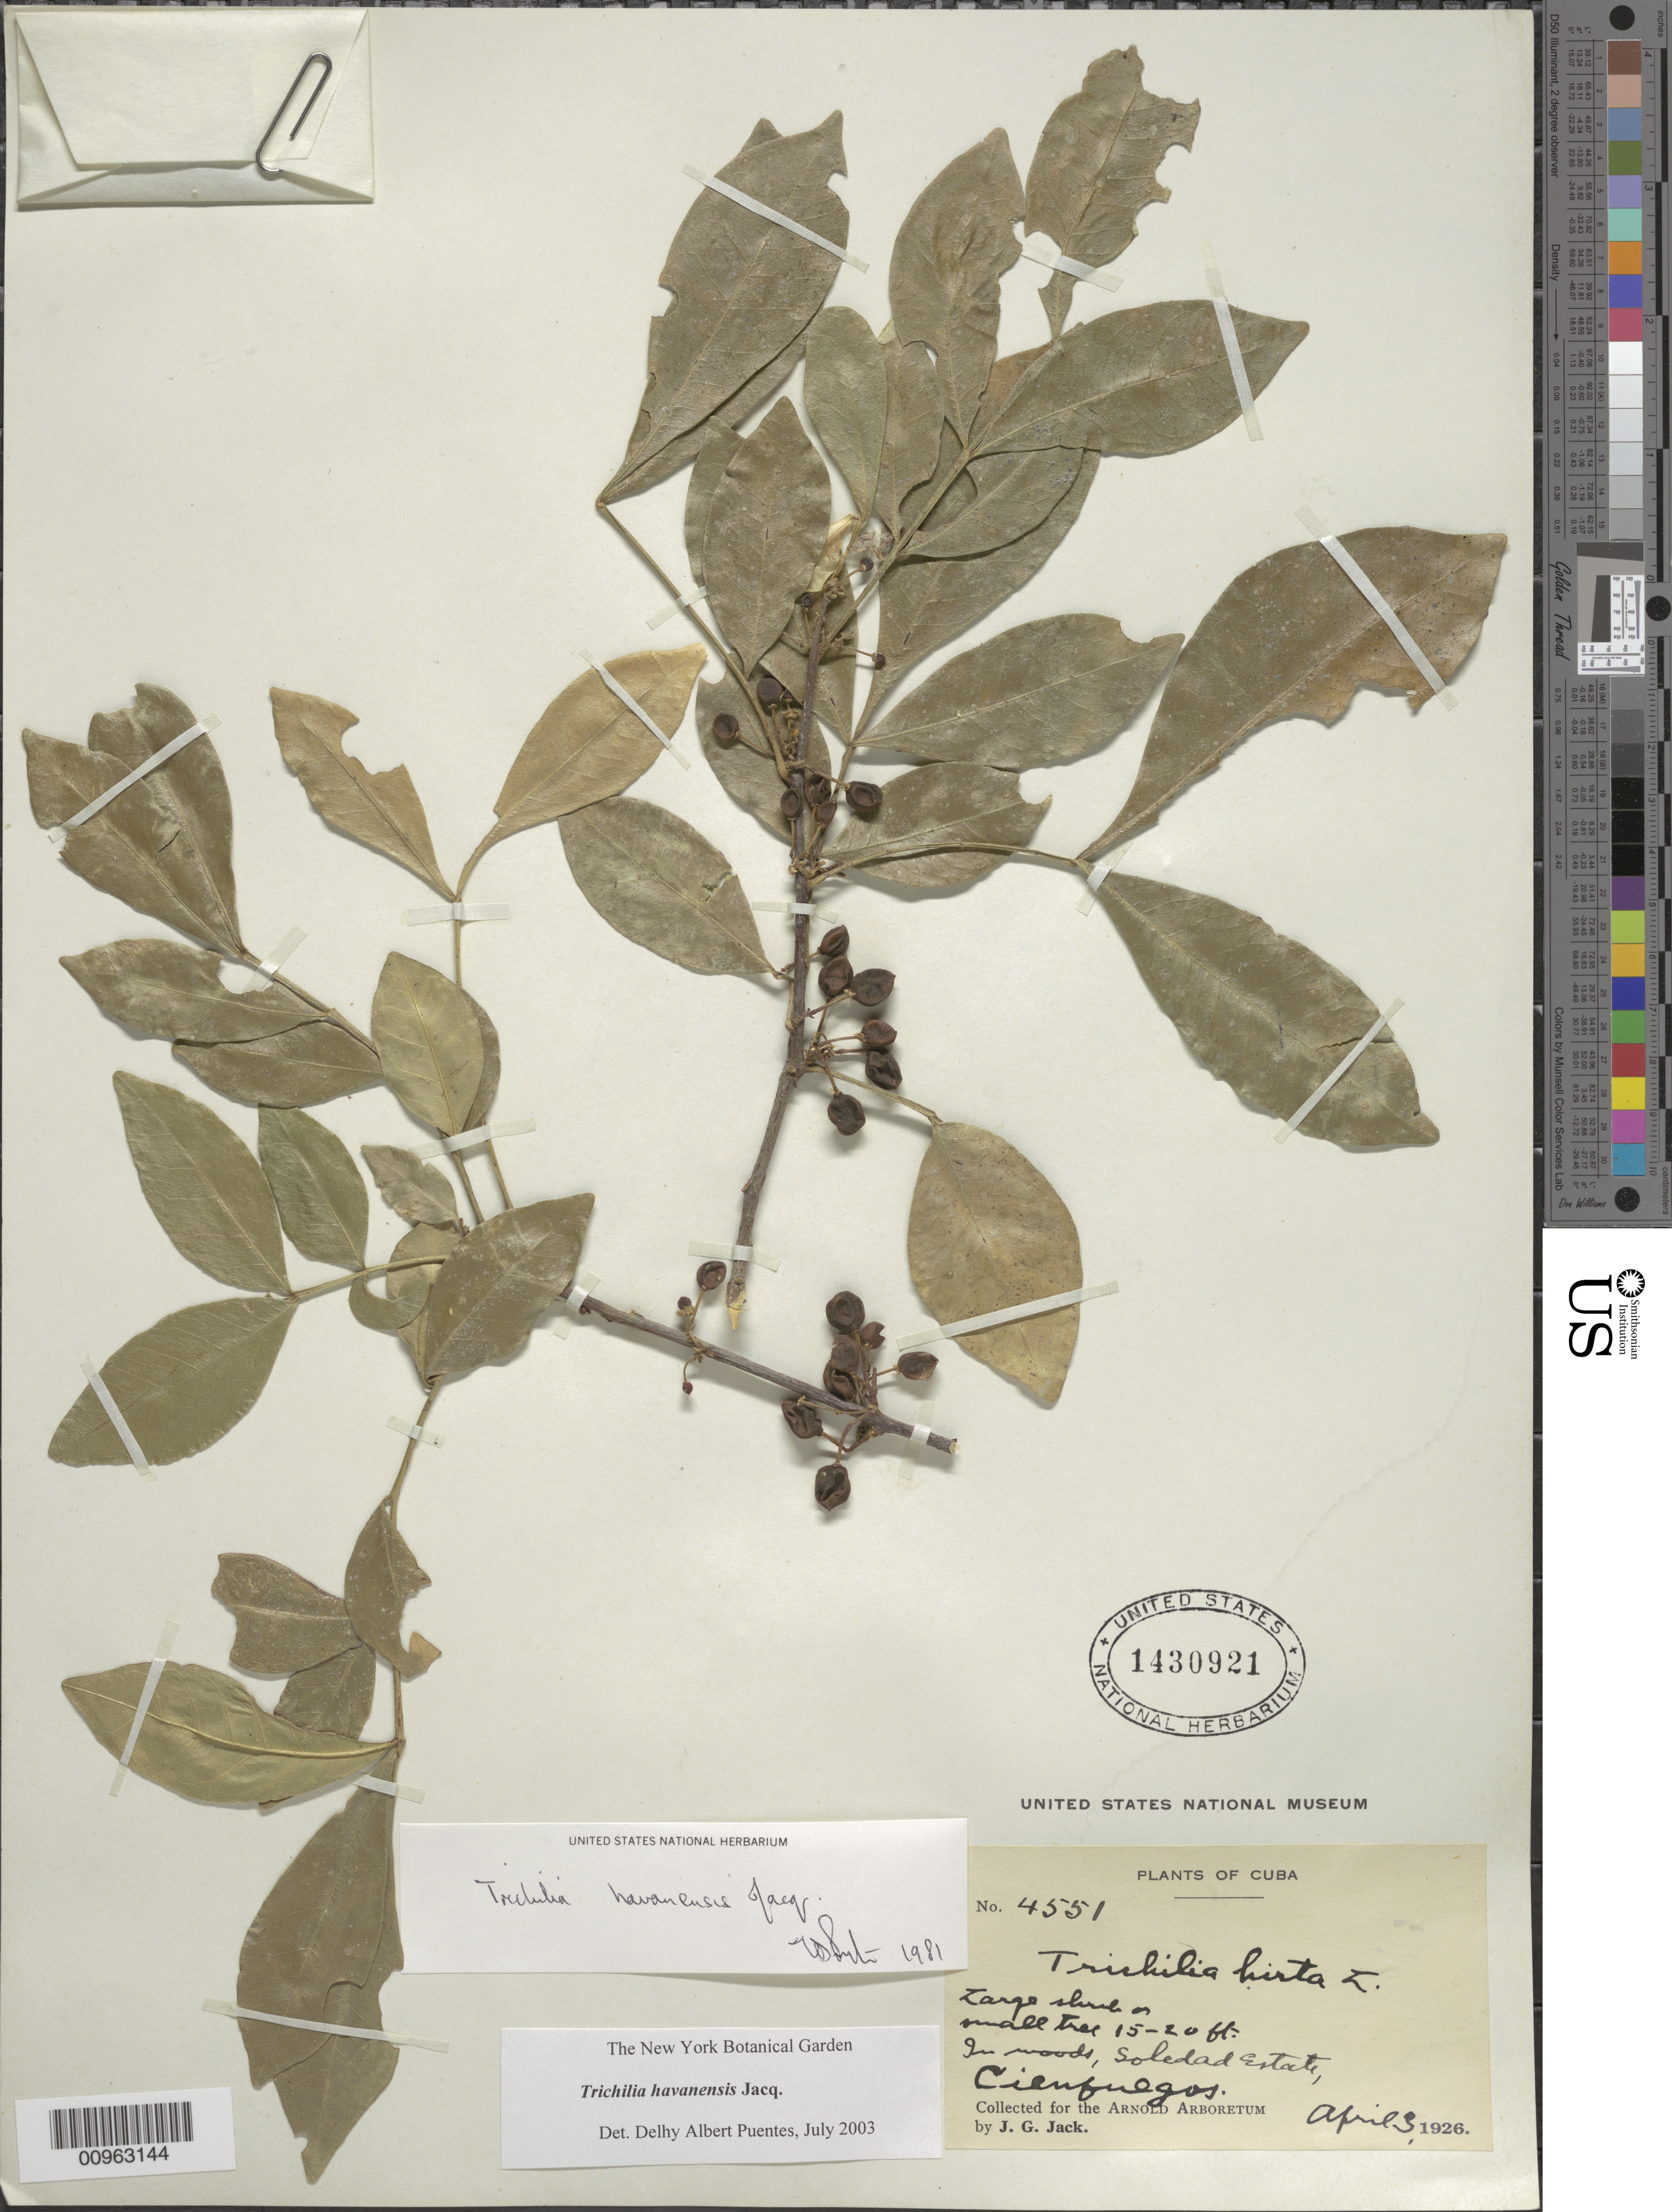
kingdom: Plantae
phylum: Tracheophyta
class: Magnoliopsida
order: Sapindales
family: Meliaceae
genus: Trichilia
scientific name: Trichilia havanensis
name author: Jacq.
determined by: Puentes, D. A.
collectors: J. G. Jack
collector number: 4551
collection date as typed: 03 Apr 1926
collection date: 1926-04-03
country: Cuba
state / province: Cienfuegos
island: Cuba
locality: Soledad Estate, Cienfuegos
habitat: In woods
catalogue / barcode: US 1430921